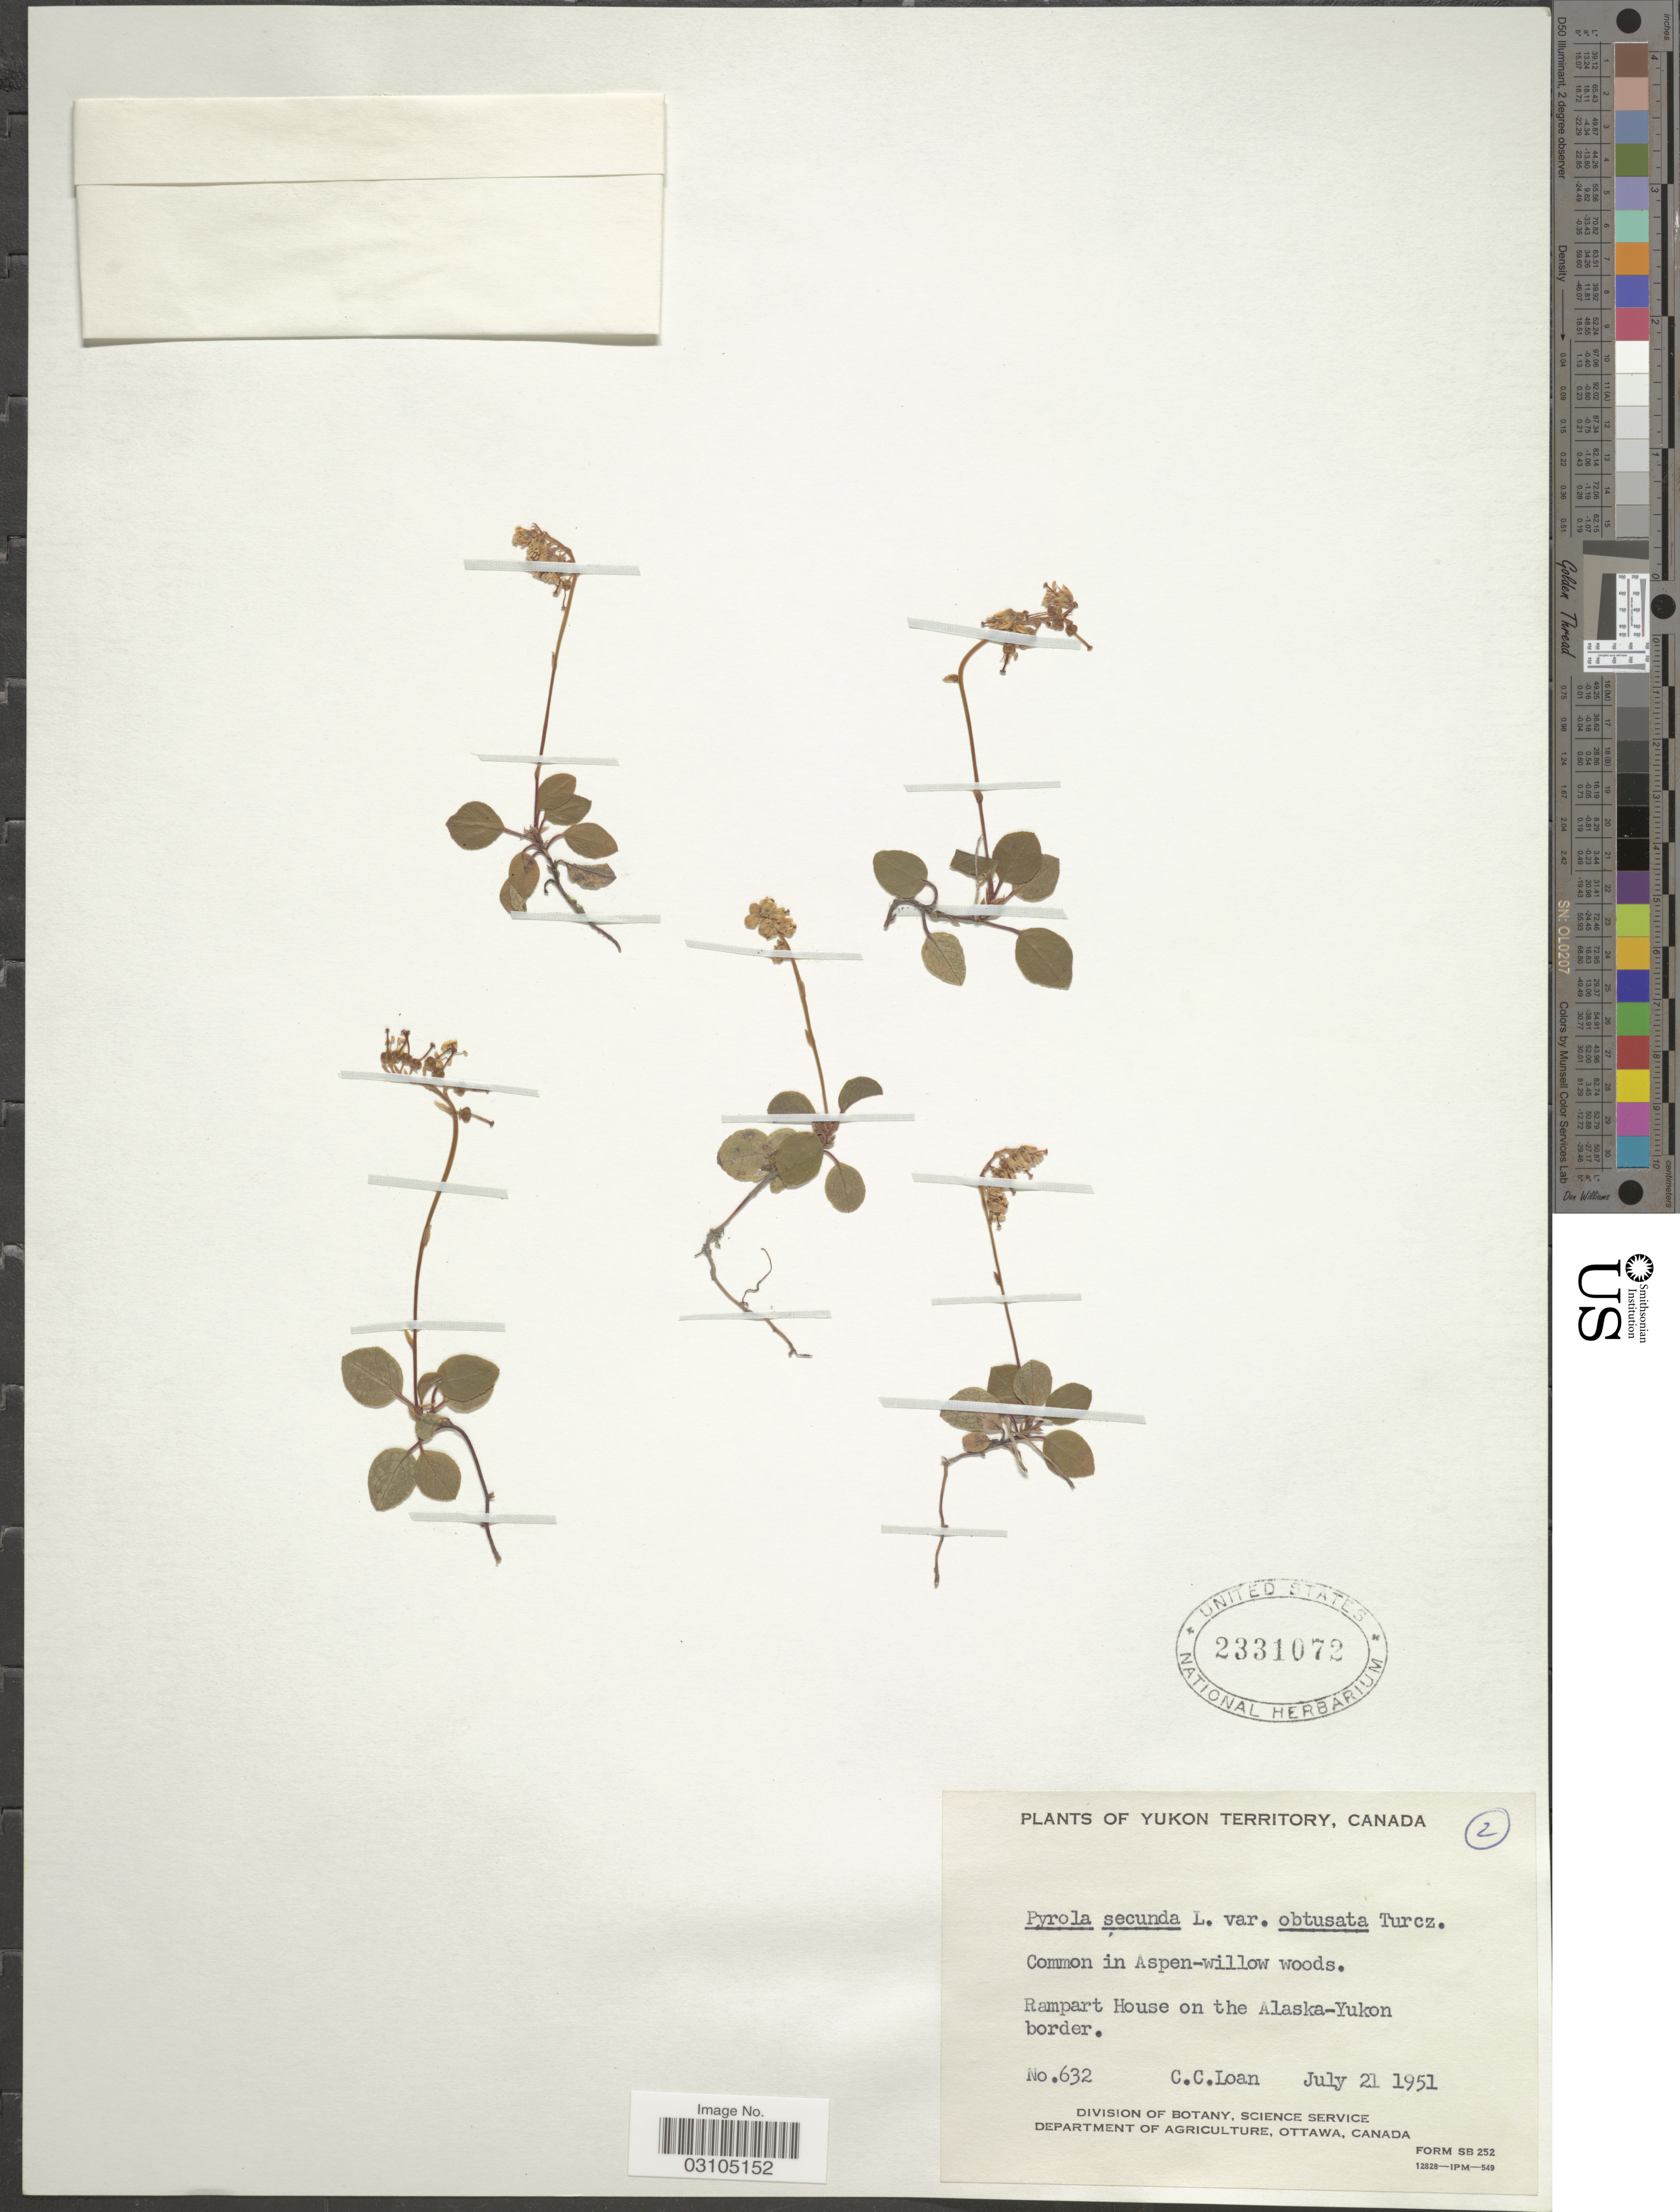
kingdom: Plantae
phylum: Tracheophyta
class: Magnoliopsida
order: Ericales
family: Ericaceae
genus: Orthilia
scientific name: Orthilia secunda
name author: (L.) House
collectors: C. Loan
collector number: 632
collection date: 1951-07-21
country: Canada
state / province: Yukon Territory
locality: Rampart House on the Alaska-Yukon border.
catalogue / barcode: US 2331072